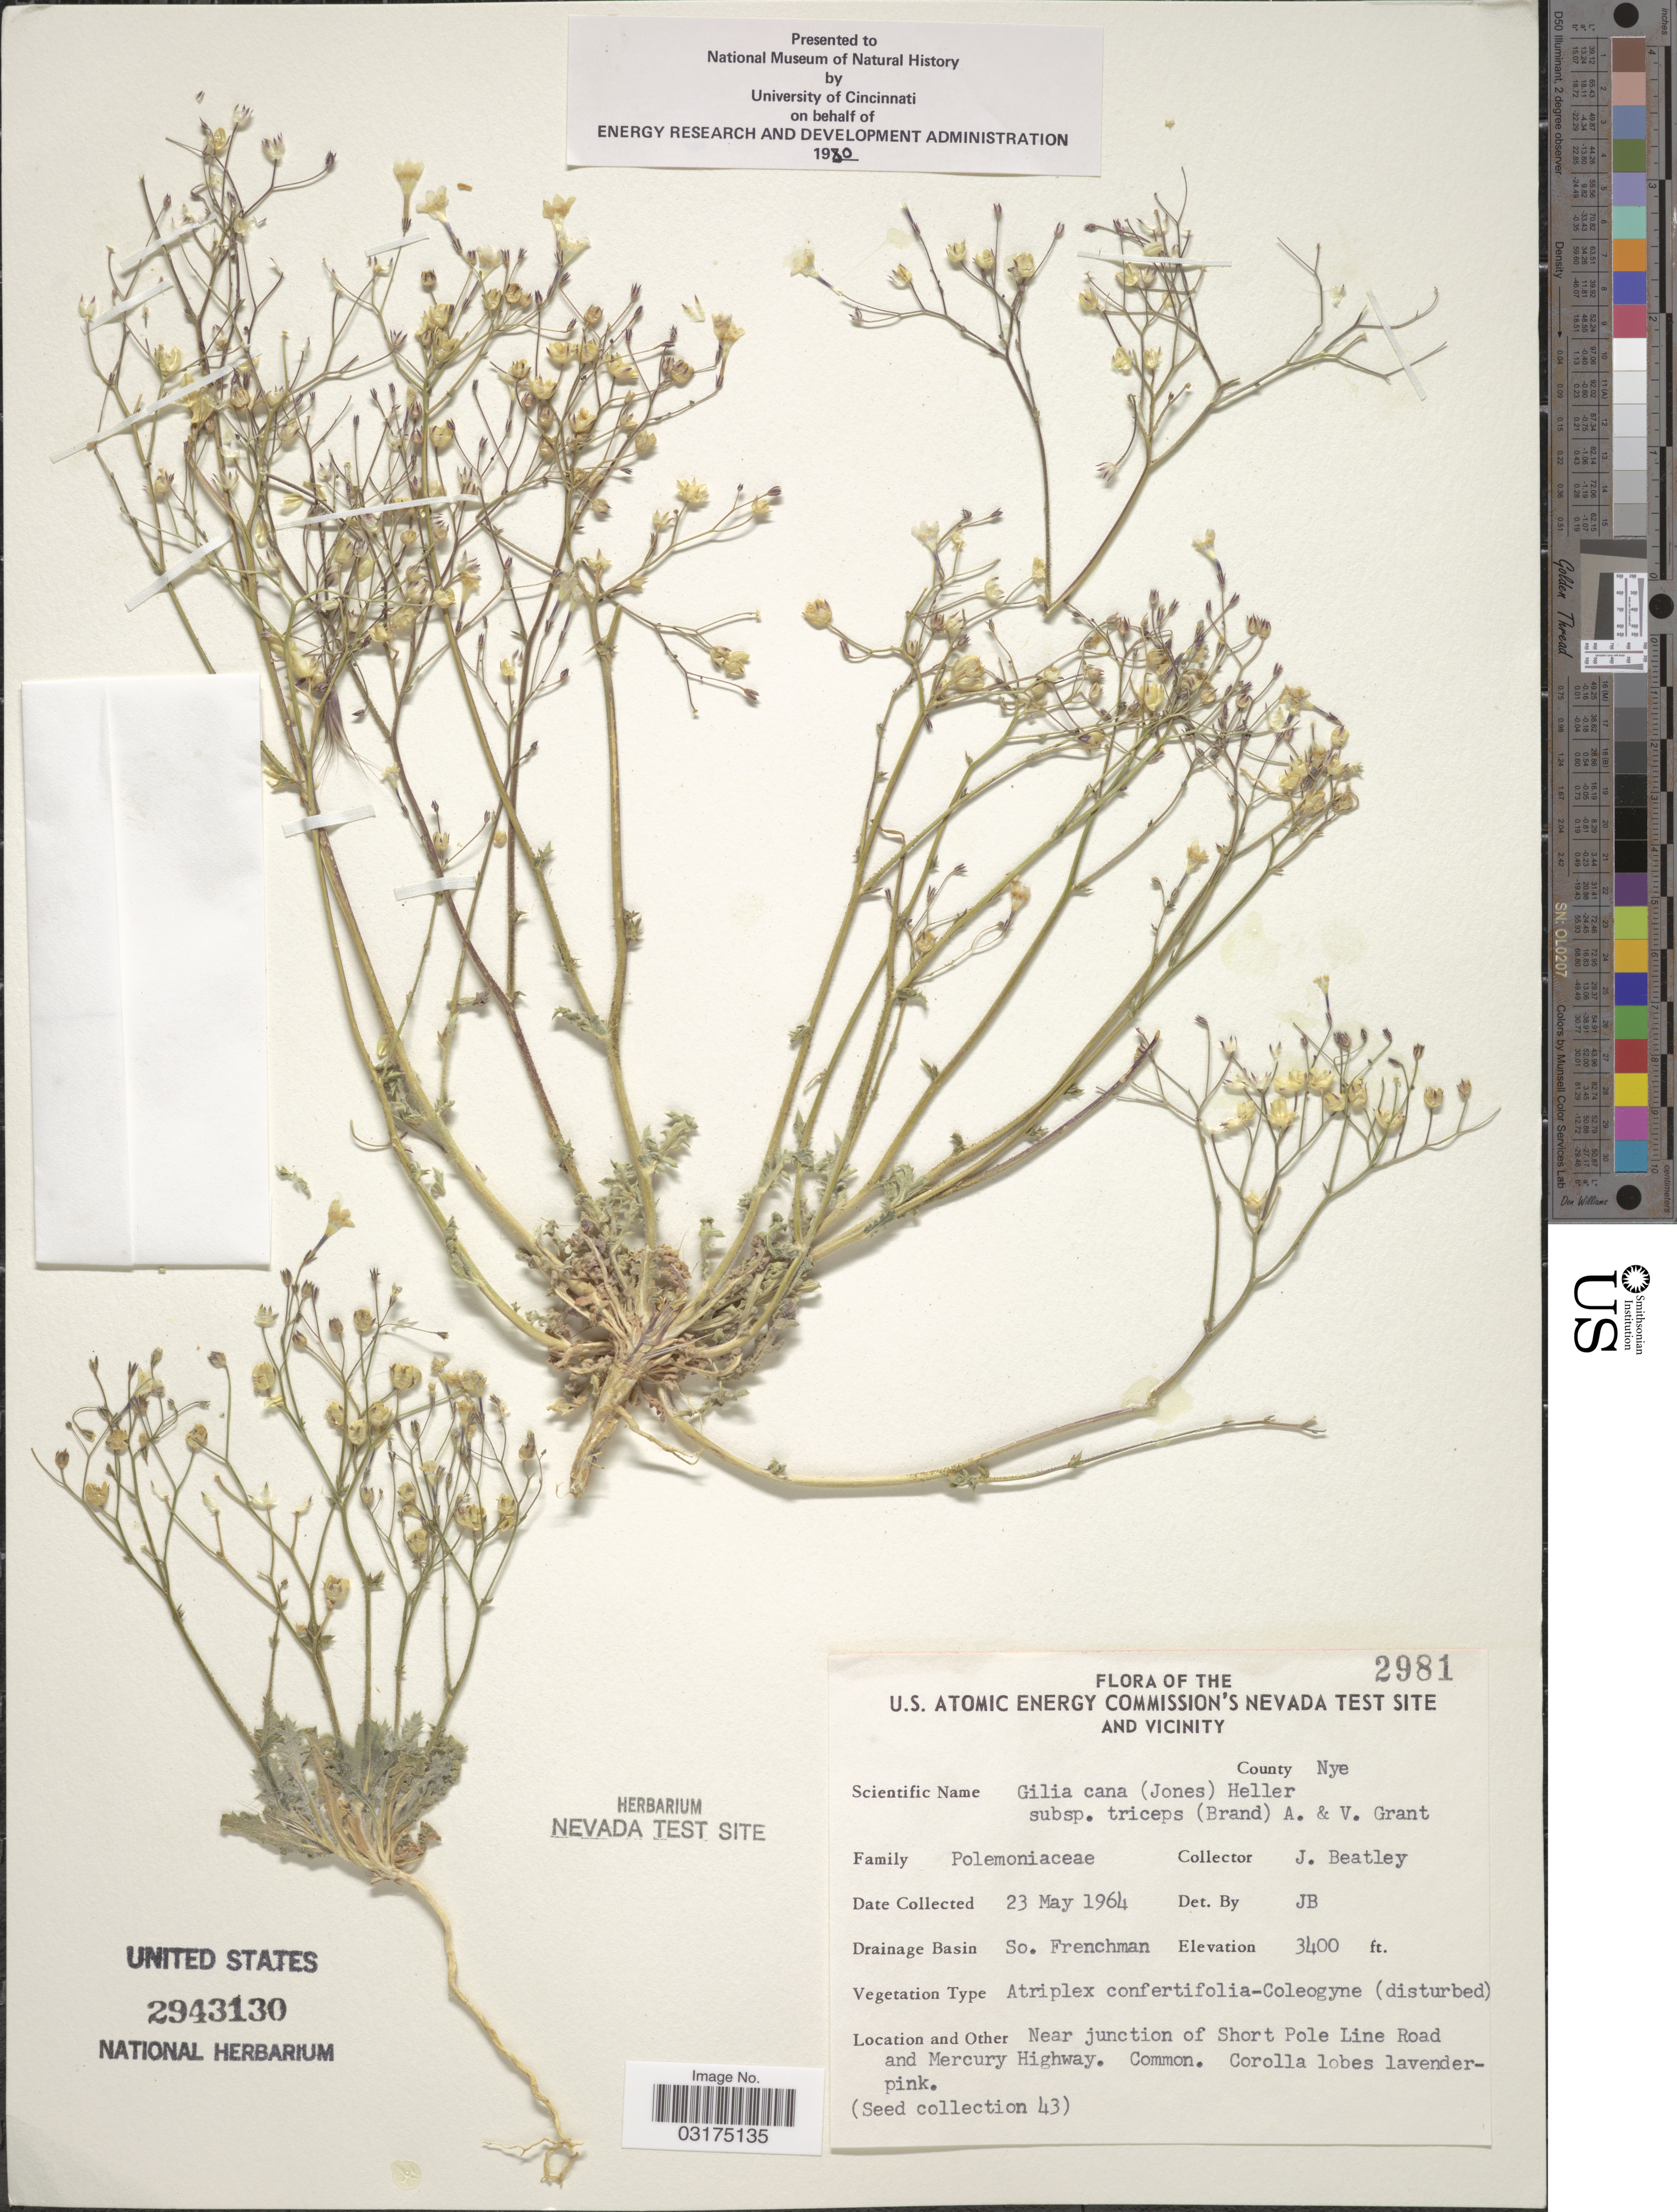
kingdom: Plantae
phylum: Tracheophyta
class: Magnoliopsida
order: Ericales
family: Polemoniaceae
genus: Gilia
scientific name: Gilia cana subsp. triceps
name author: (Brand) A.D. Grant & V.E. Grant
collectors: J. C. Beatley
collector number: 2981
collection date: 1964-05-23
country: United States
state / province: Nevada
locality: U.S. Atomic Energy Commission's Nevada Test Site and Vicinity, County Nye, Drainage Basin So. Frenchman, Near junction of Short Pole Line Road and Mercury Highway.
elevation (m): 1036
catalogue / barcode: US 2943130